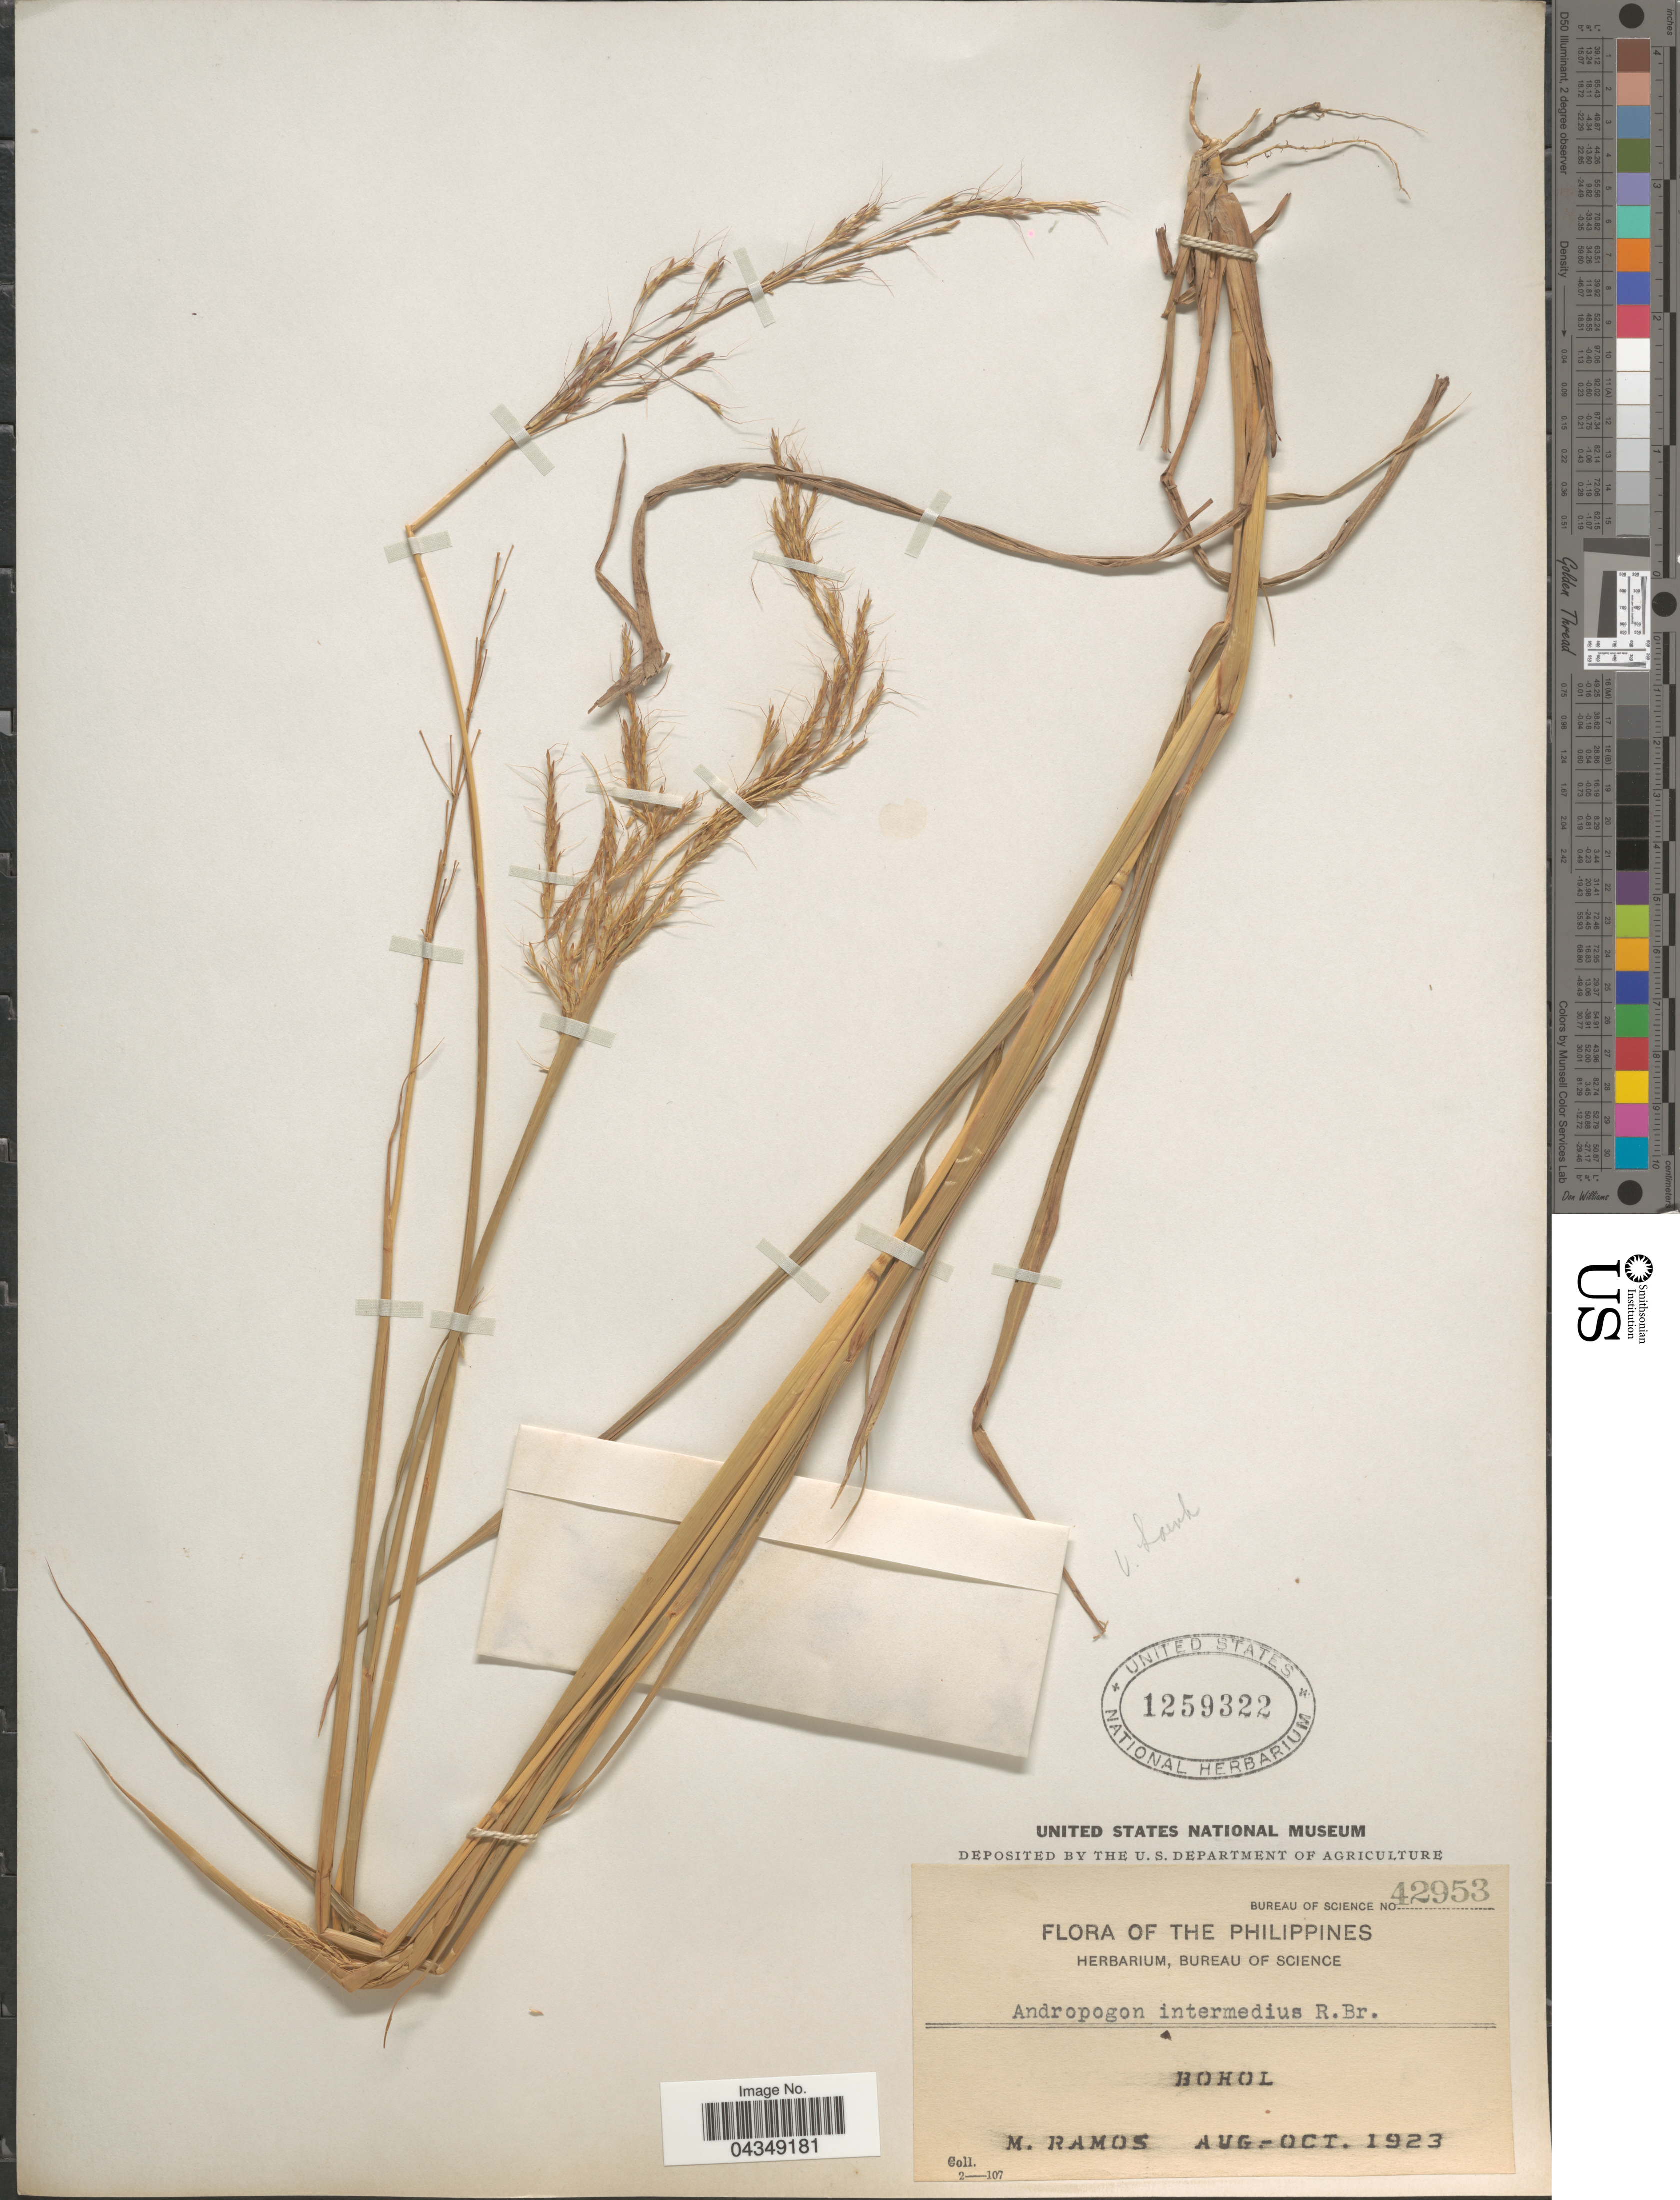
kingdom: Plantae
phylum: Tracheophyta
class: Liliopsida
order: Poales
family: Poaceae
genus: Bothriochloa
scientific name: Bothriochloa bladhii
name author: (Retz.) S.T. Blake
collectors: M. Ramos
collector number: Bureau of Science 42953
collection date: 1923-08/1923-10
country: Philippines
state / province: Central Visayas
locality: Bohol.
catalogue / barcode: US 1259322